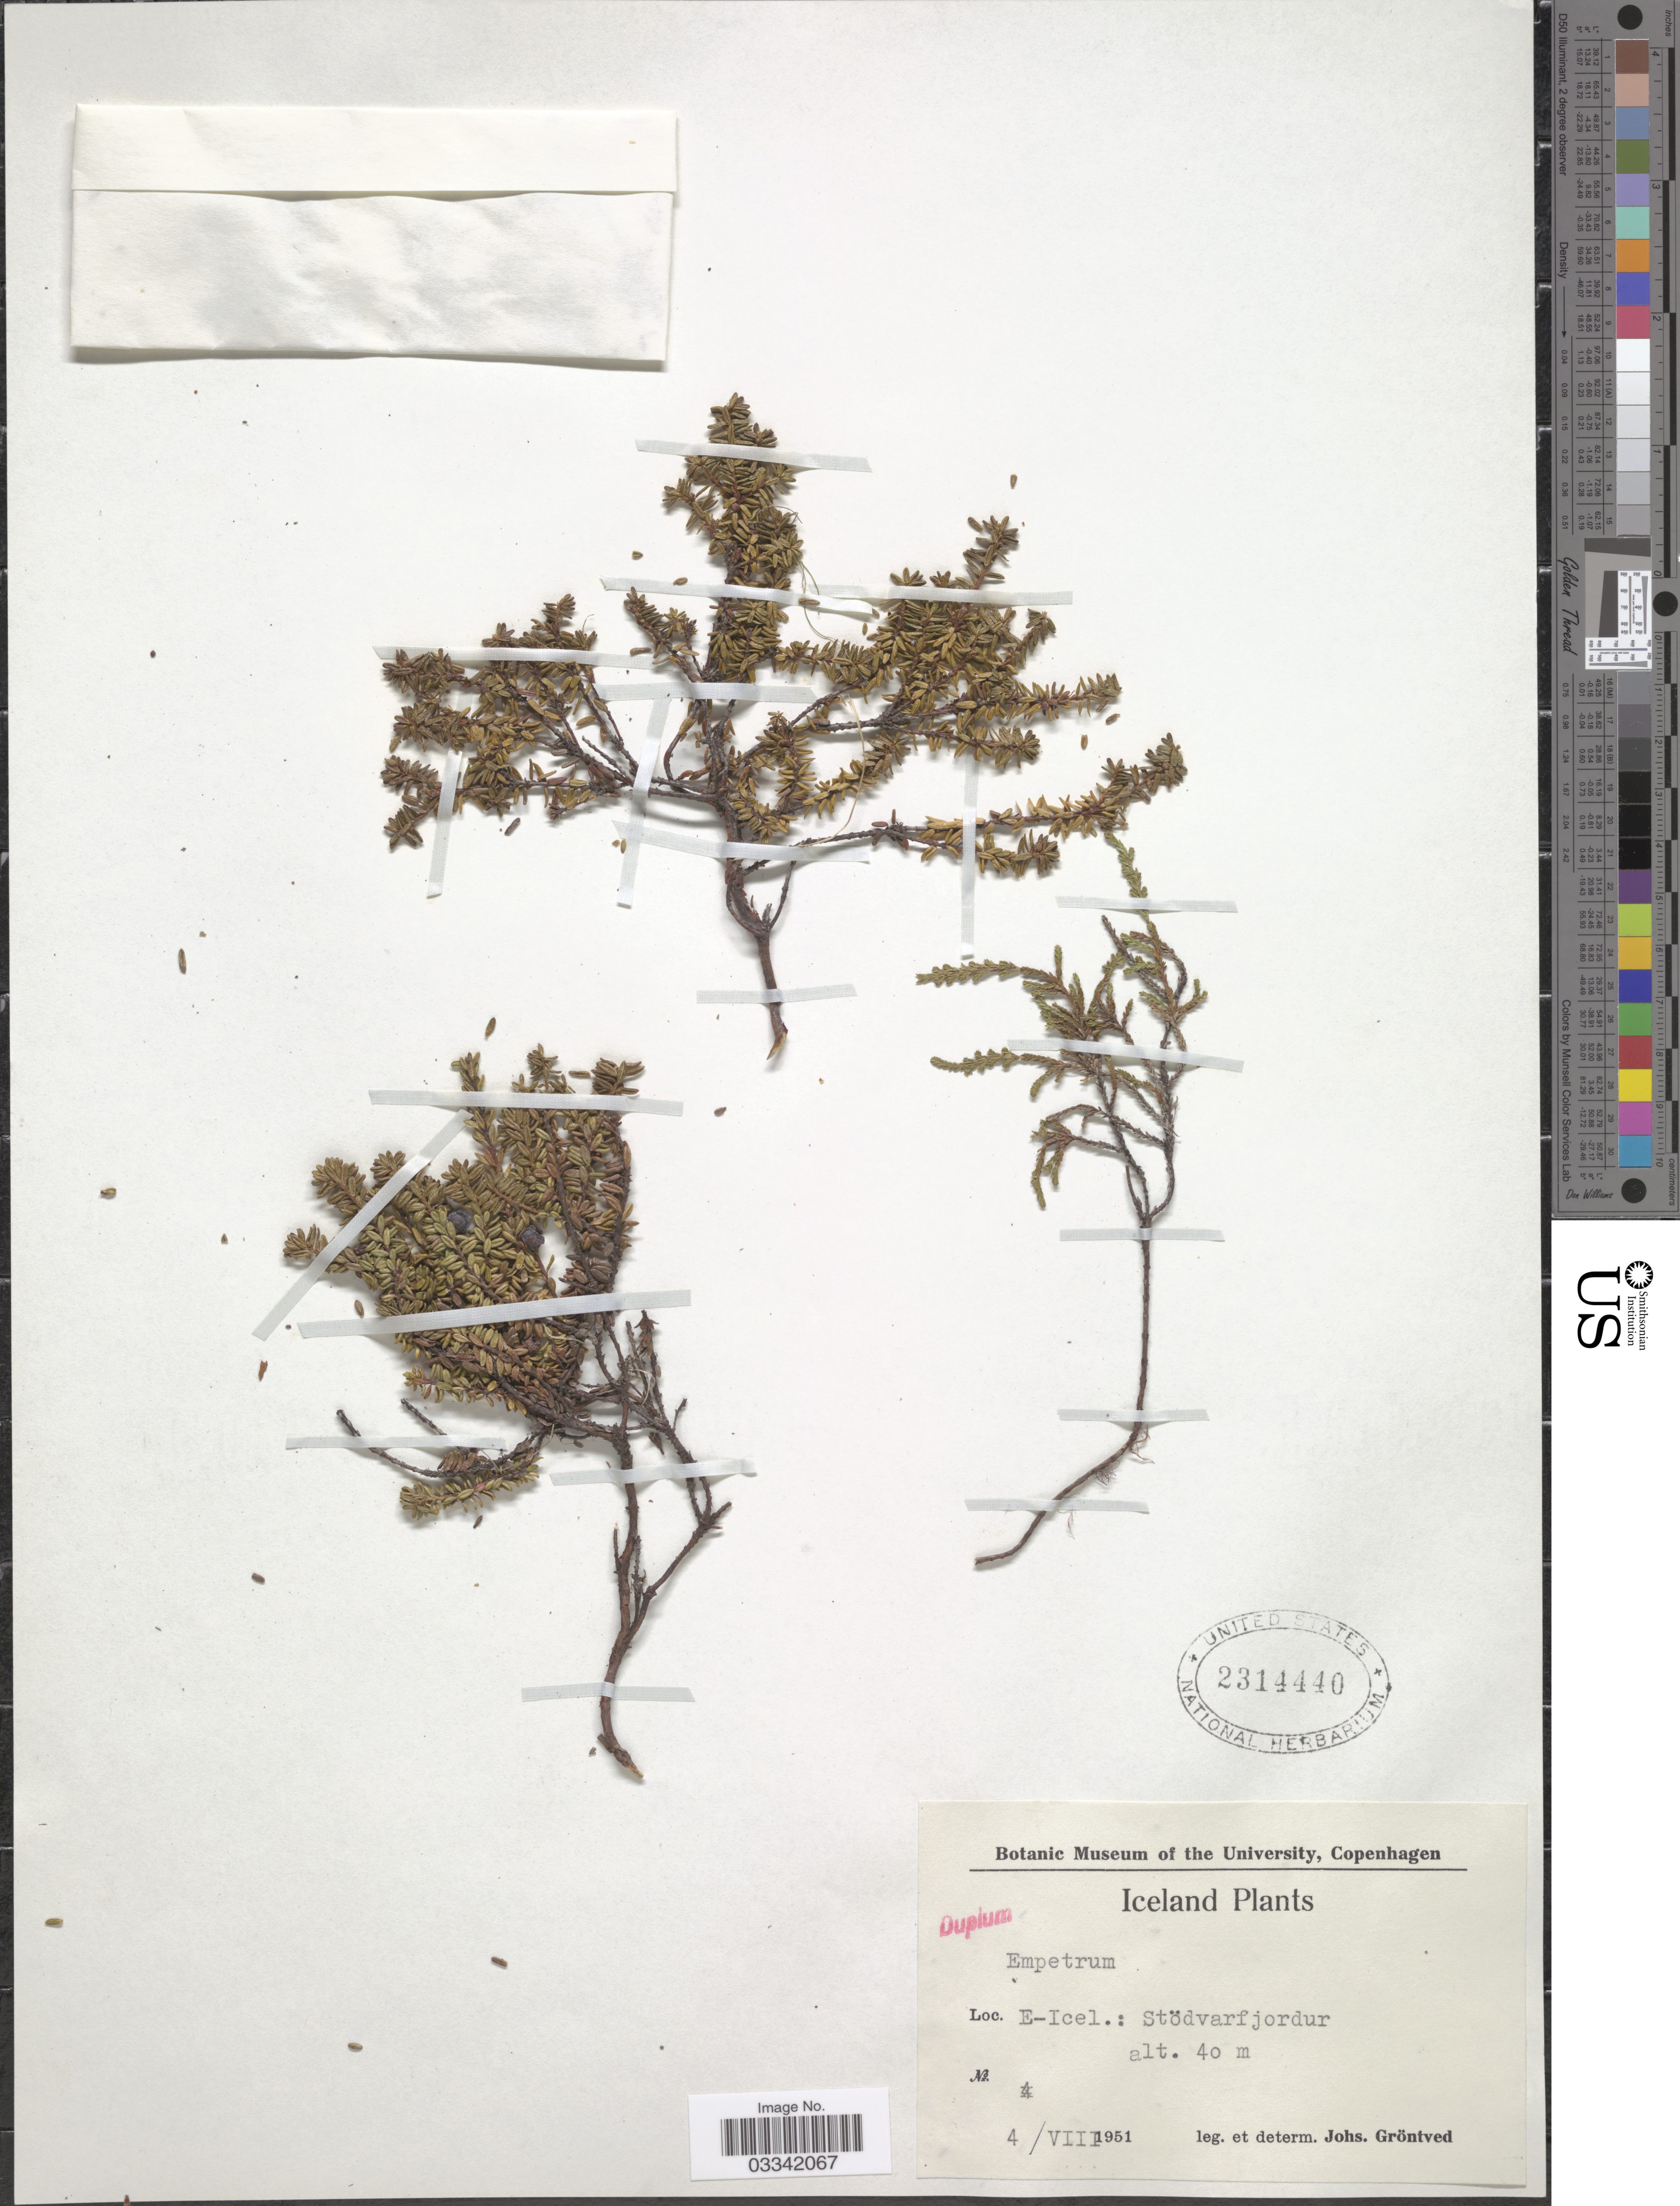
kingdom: Plantae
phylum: Tracheophyta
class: Magnoliopsida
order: Ericales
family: Ericaceae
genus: Empetrum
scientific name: Empetrum nigrum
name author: L.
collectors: J. Gröntved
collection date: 1951-08-04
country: Iceland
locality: E-Icel.: Stödvarfjordur.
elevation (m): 40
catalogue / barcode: US 2314440